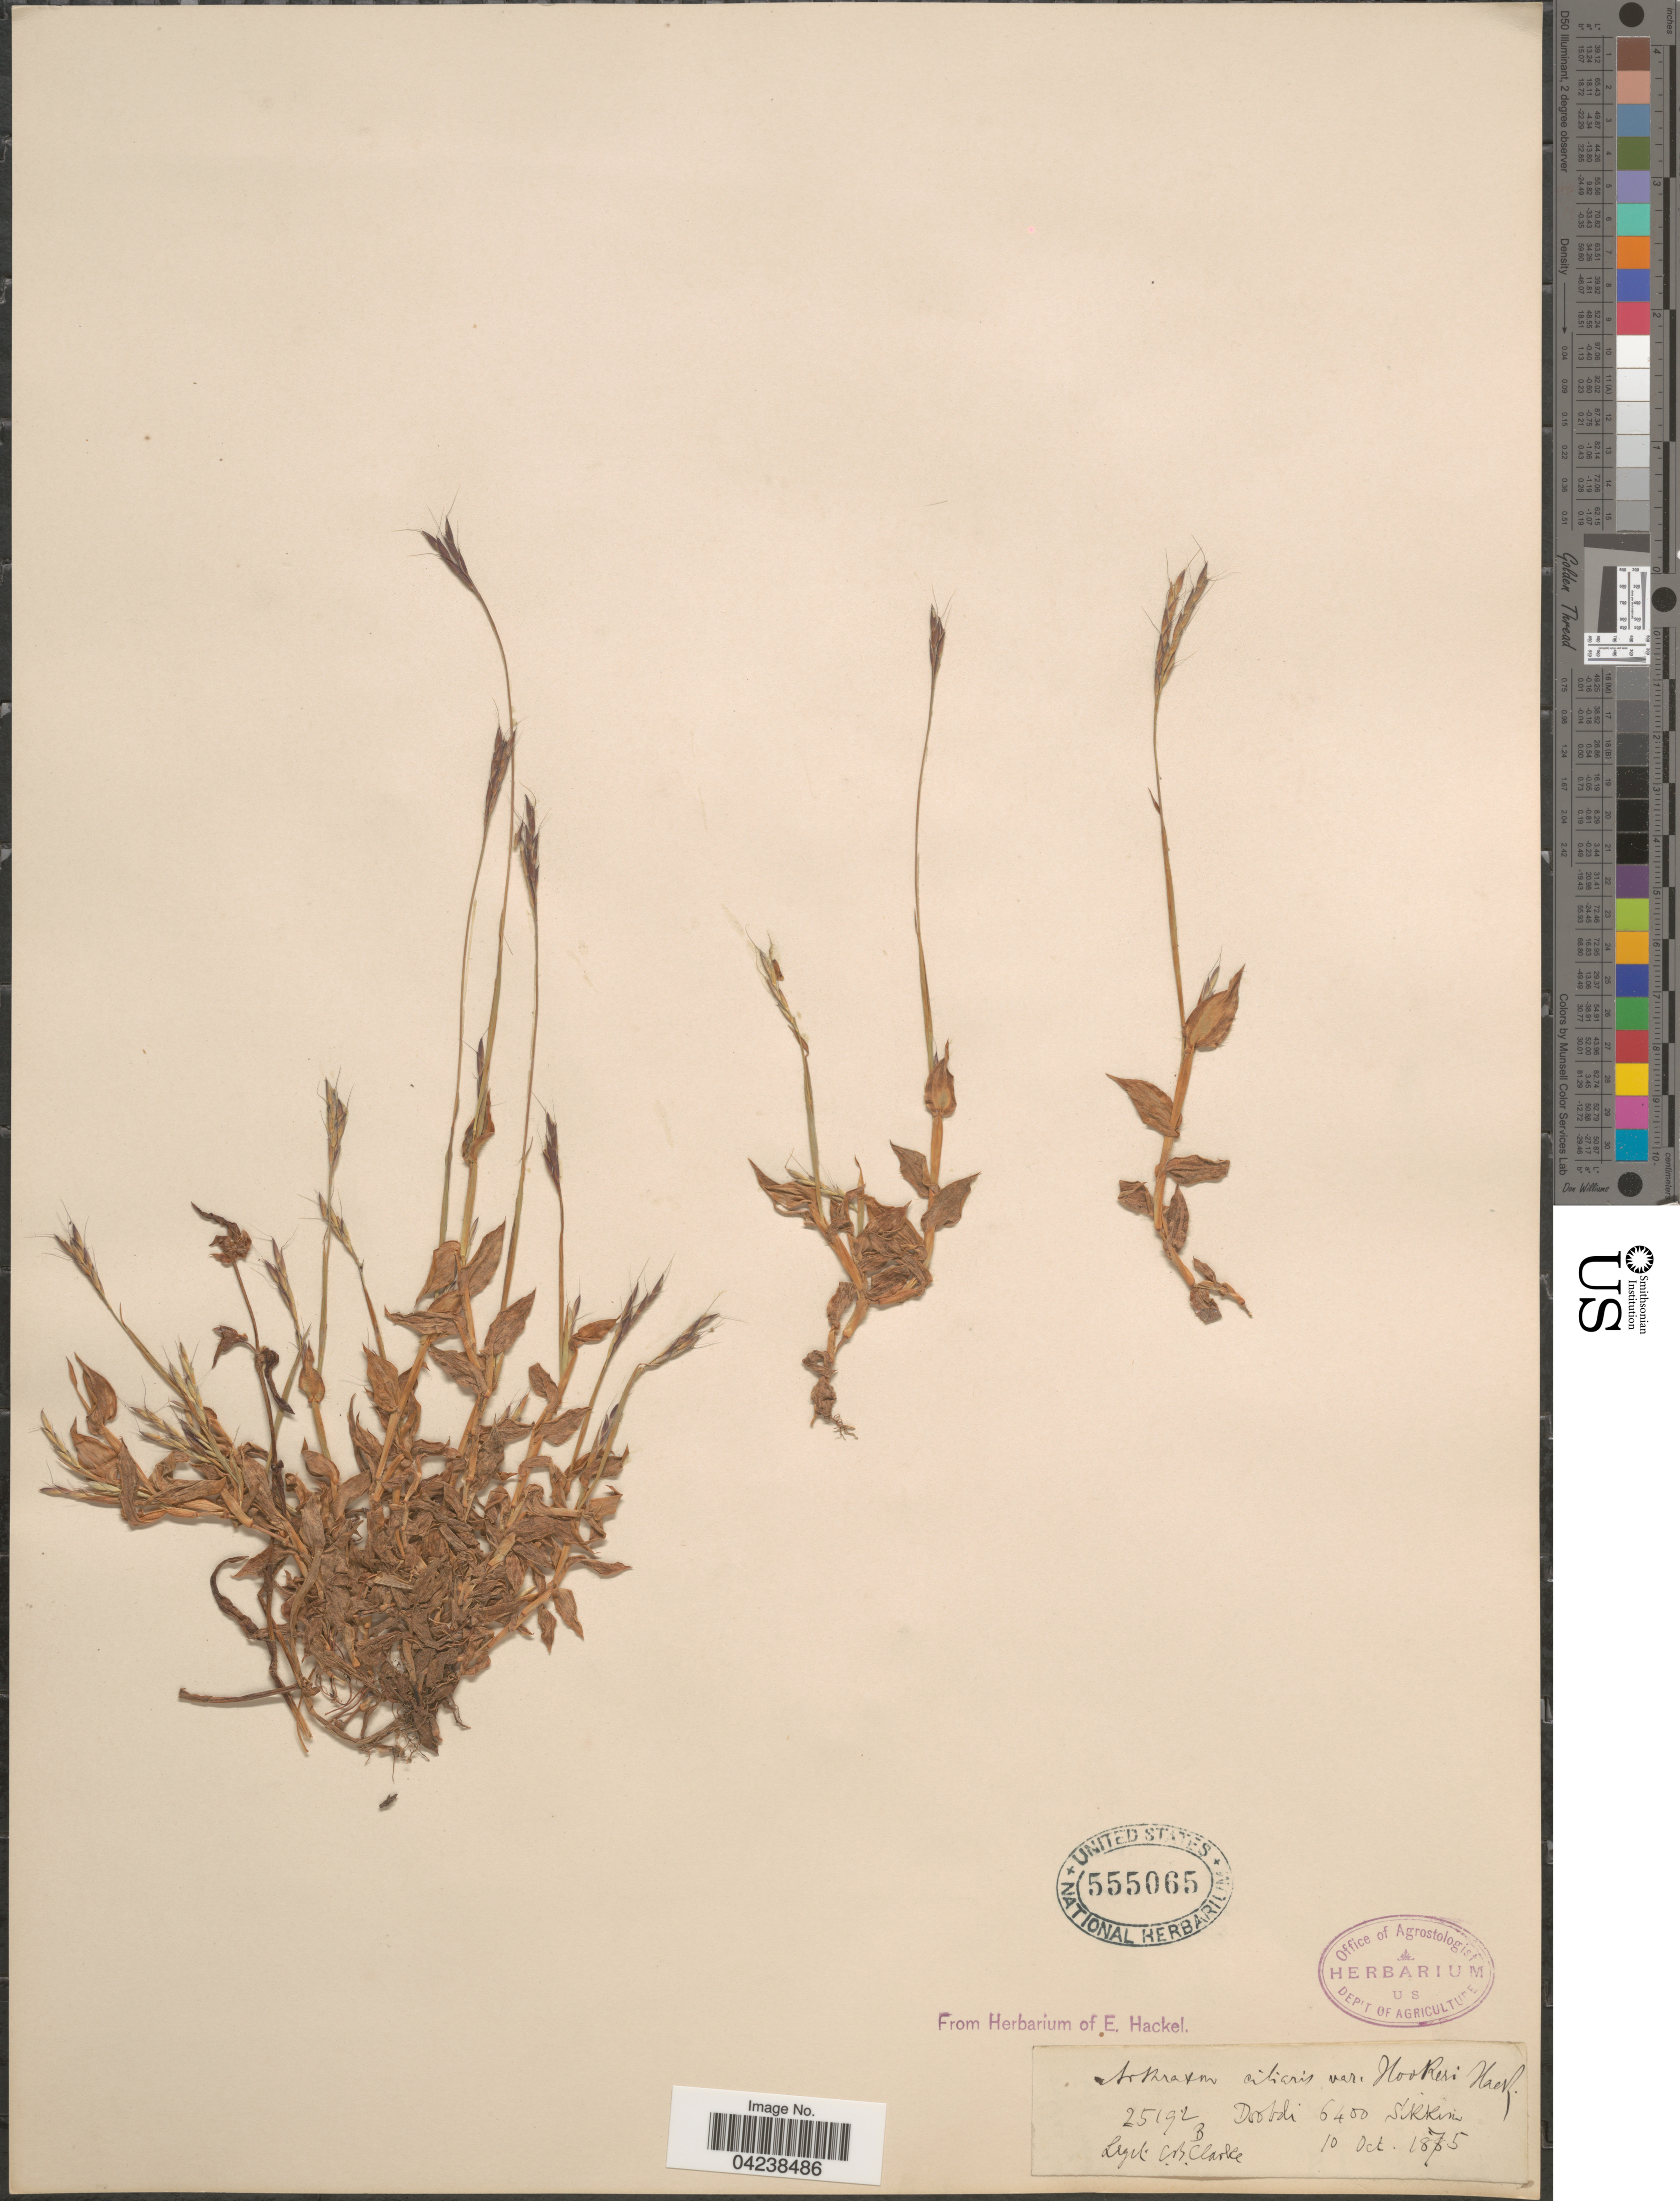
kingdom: Plantae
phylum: Tracheophyta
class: Liliopsida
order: Poales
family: Poaceae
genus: Arthraxon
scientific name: Arthraxon hispidus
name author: (Thunb.) Makino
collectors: C. B. Clarke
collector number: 25192B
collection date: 1875-10-10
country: India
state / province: Sikkim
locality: Doobdi.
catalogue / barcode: US 555065